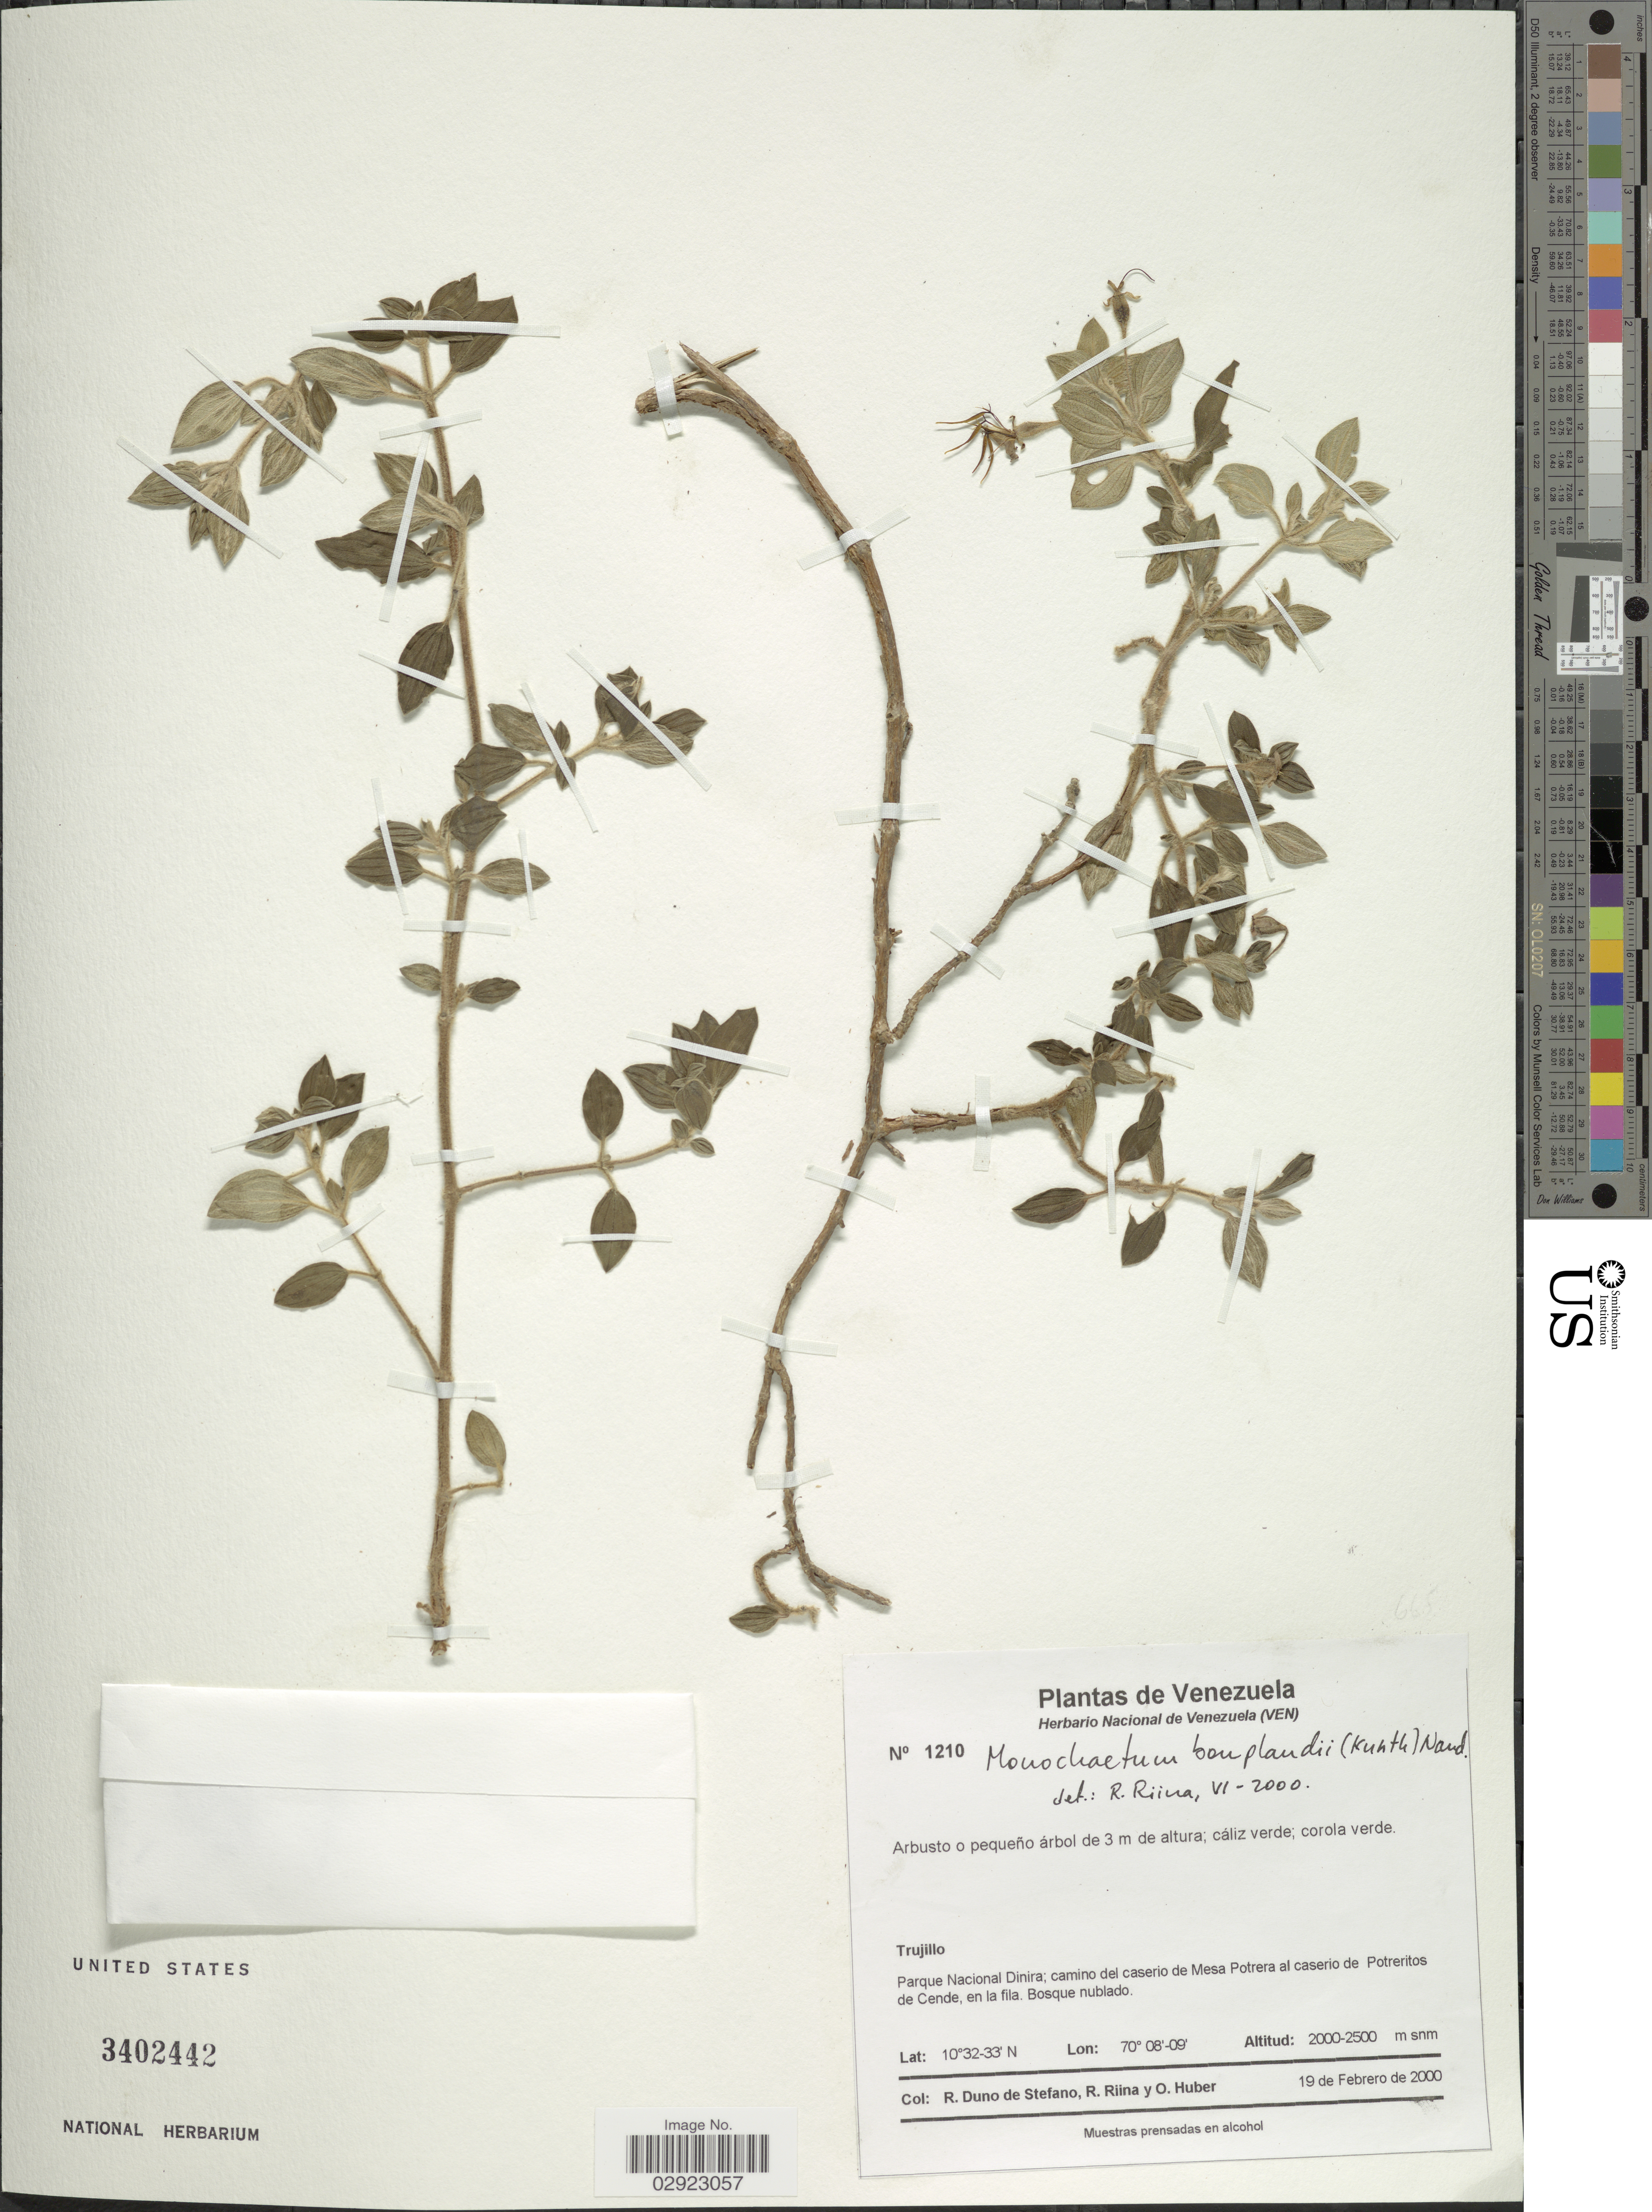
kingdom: Plantae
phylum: Tracheophyta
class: Magnoliopsida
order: Myrtales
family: Melastomataceae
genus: Monochaetum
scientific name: Monochaetum bonplandii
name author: (Kunth) Naudin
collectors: R. Duno de Stefano, R. Riina & O. Huber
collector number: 1210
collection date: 2000-02-19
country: Venezuela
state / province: Trujillo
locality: Parque Nacional Dinira; camino del caserio de Mesa Potrera al caserio de Potreritos de Cende, en la fila.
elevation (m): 2000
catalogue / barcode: US 3402442